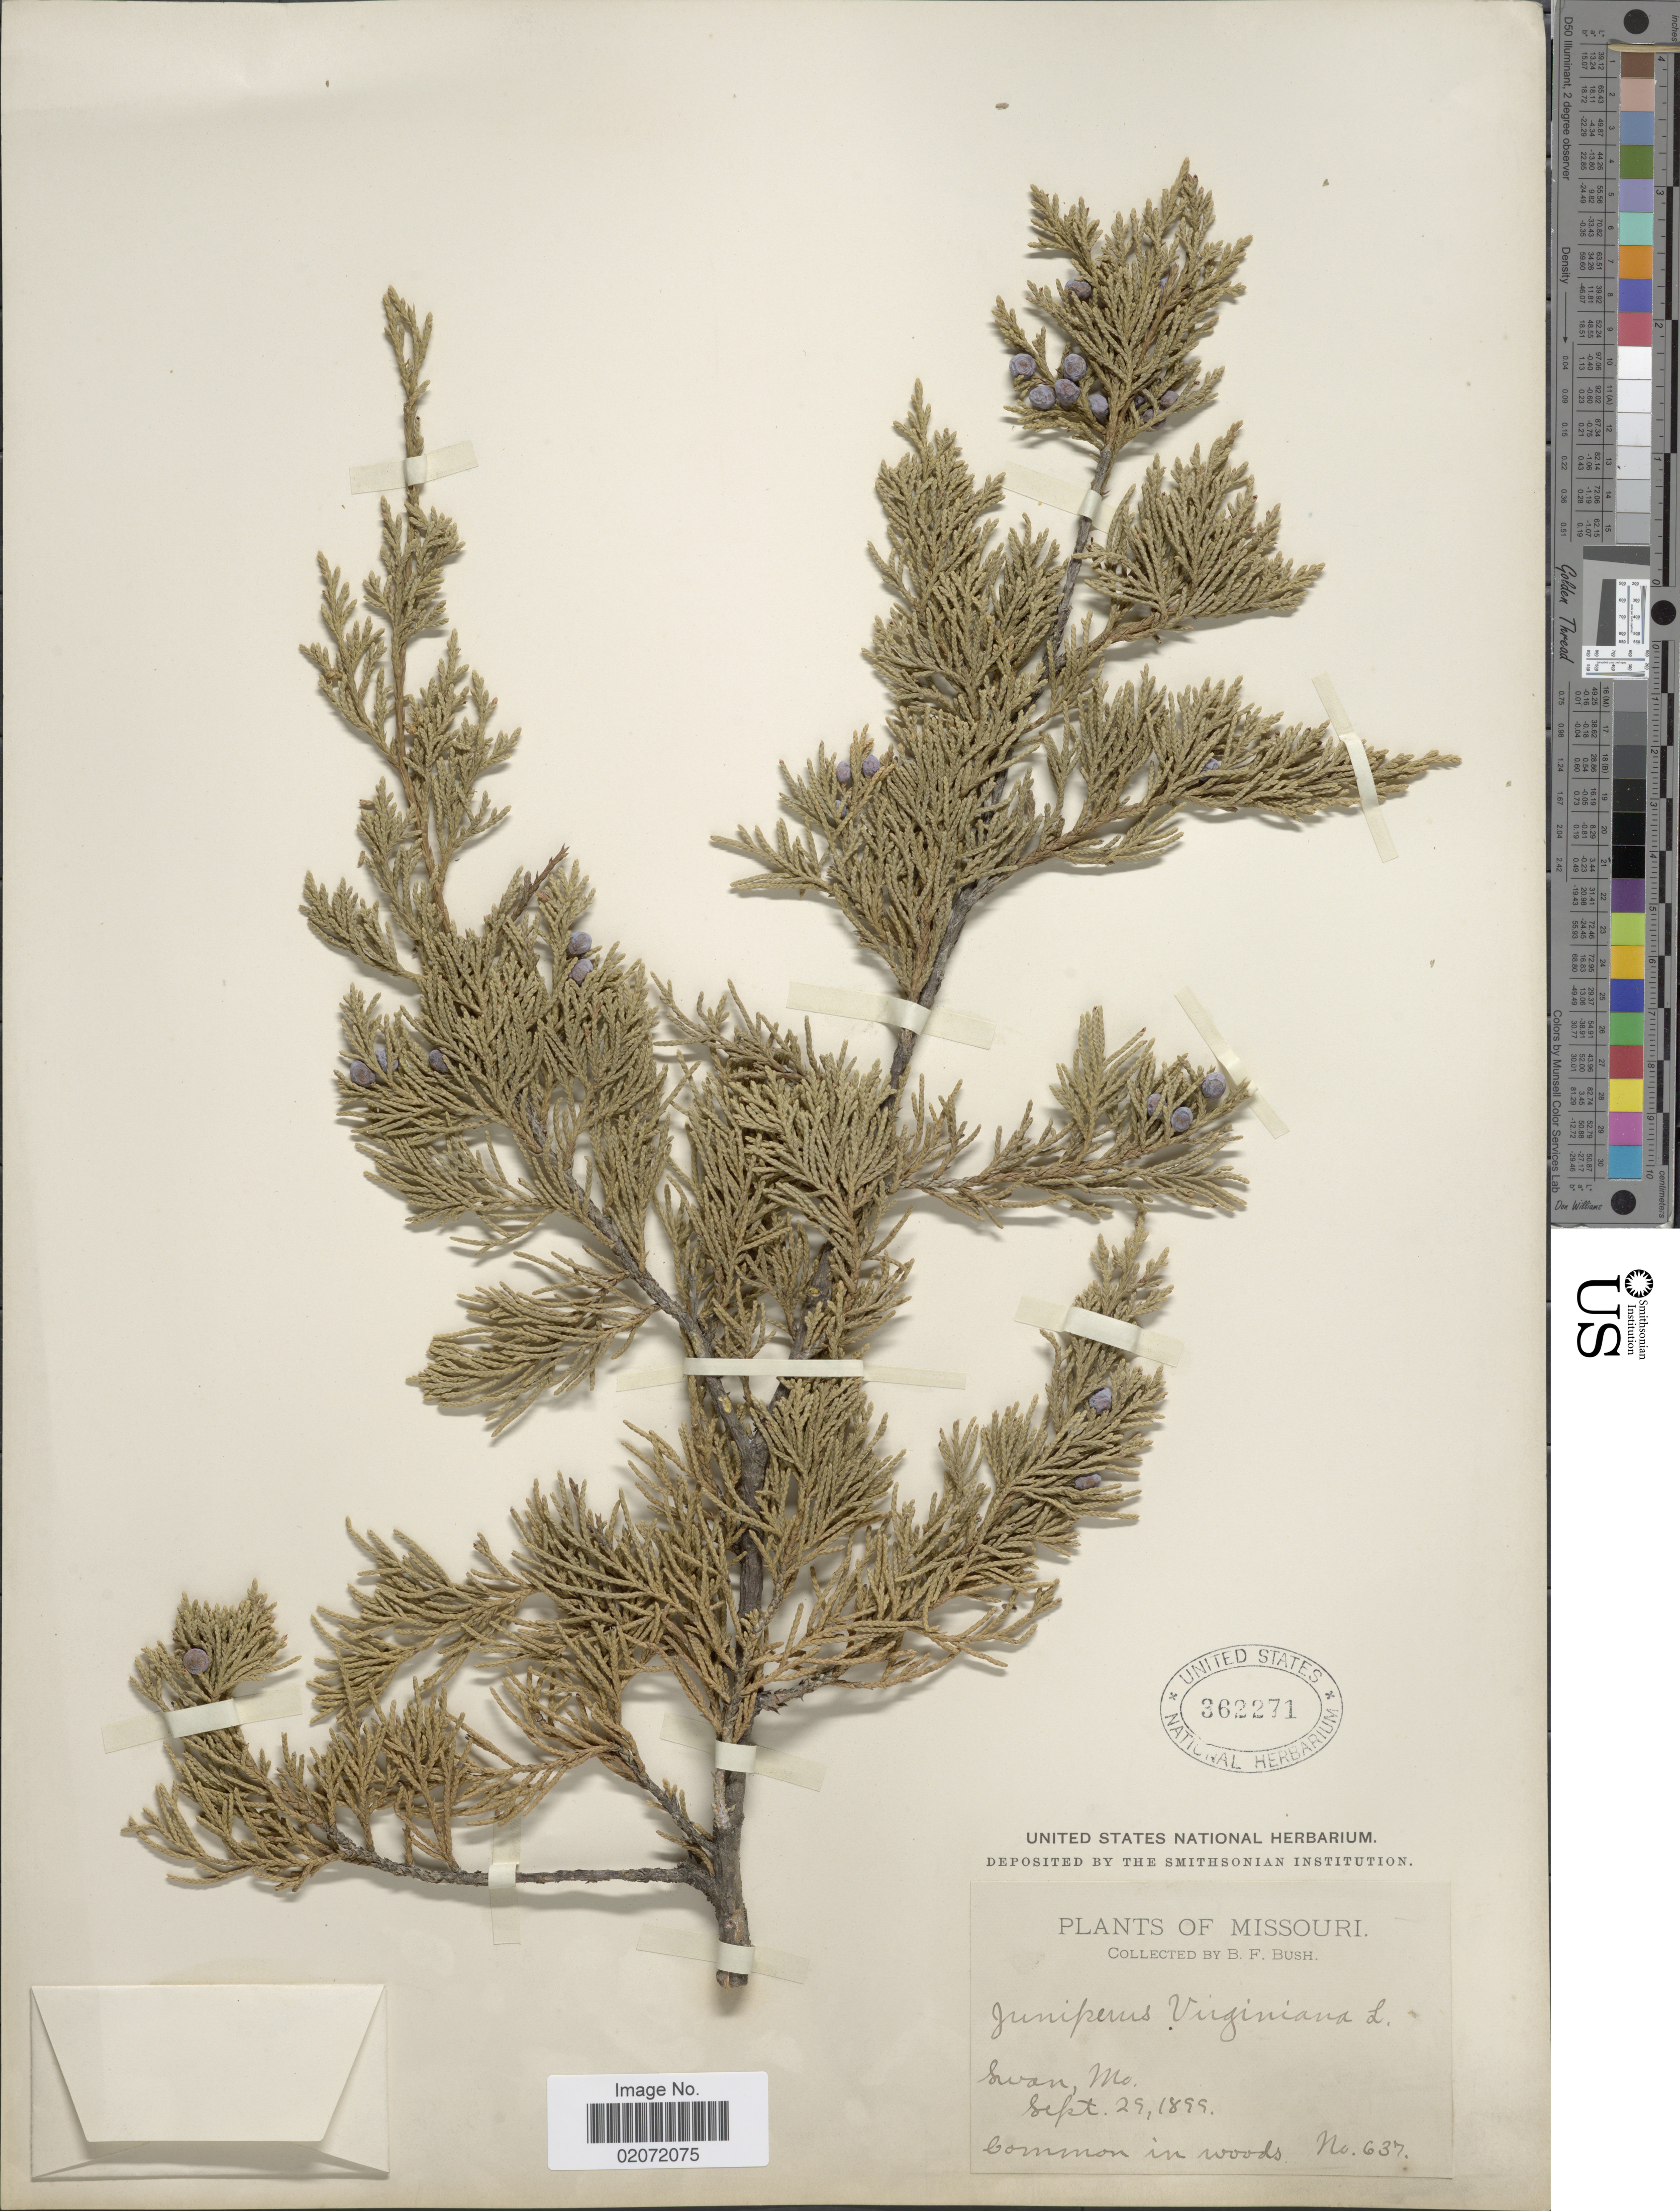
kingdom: Plantae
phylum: Tracheophyta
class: Pinopsida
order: Pinales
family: Cupressaceae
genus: Juniperus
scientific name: Juniperus virginiana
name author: L.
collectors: B. F. Bush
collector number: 637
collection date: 1899-09-29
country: United States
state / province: Missouri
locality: Swan, Mo.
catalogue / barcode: US 362271